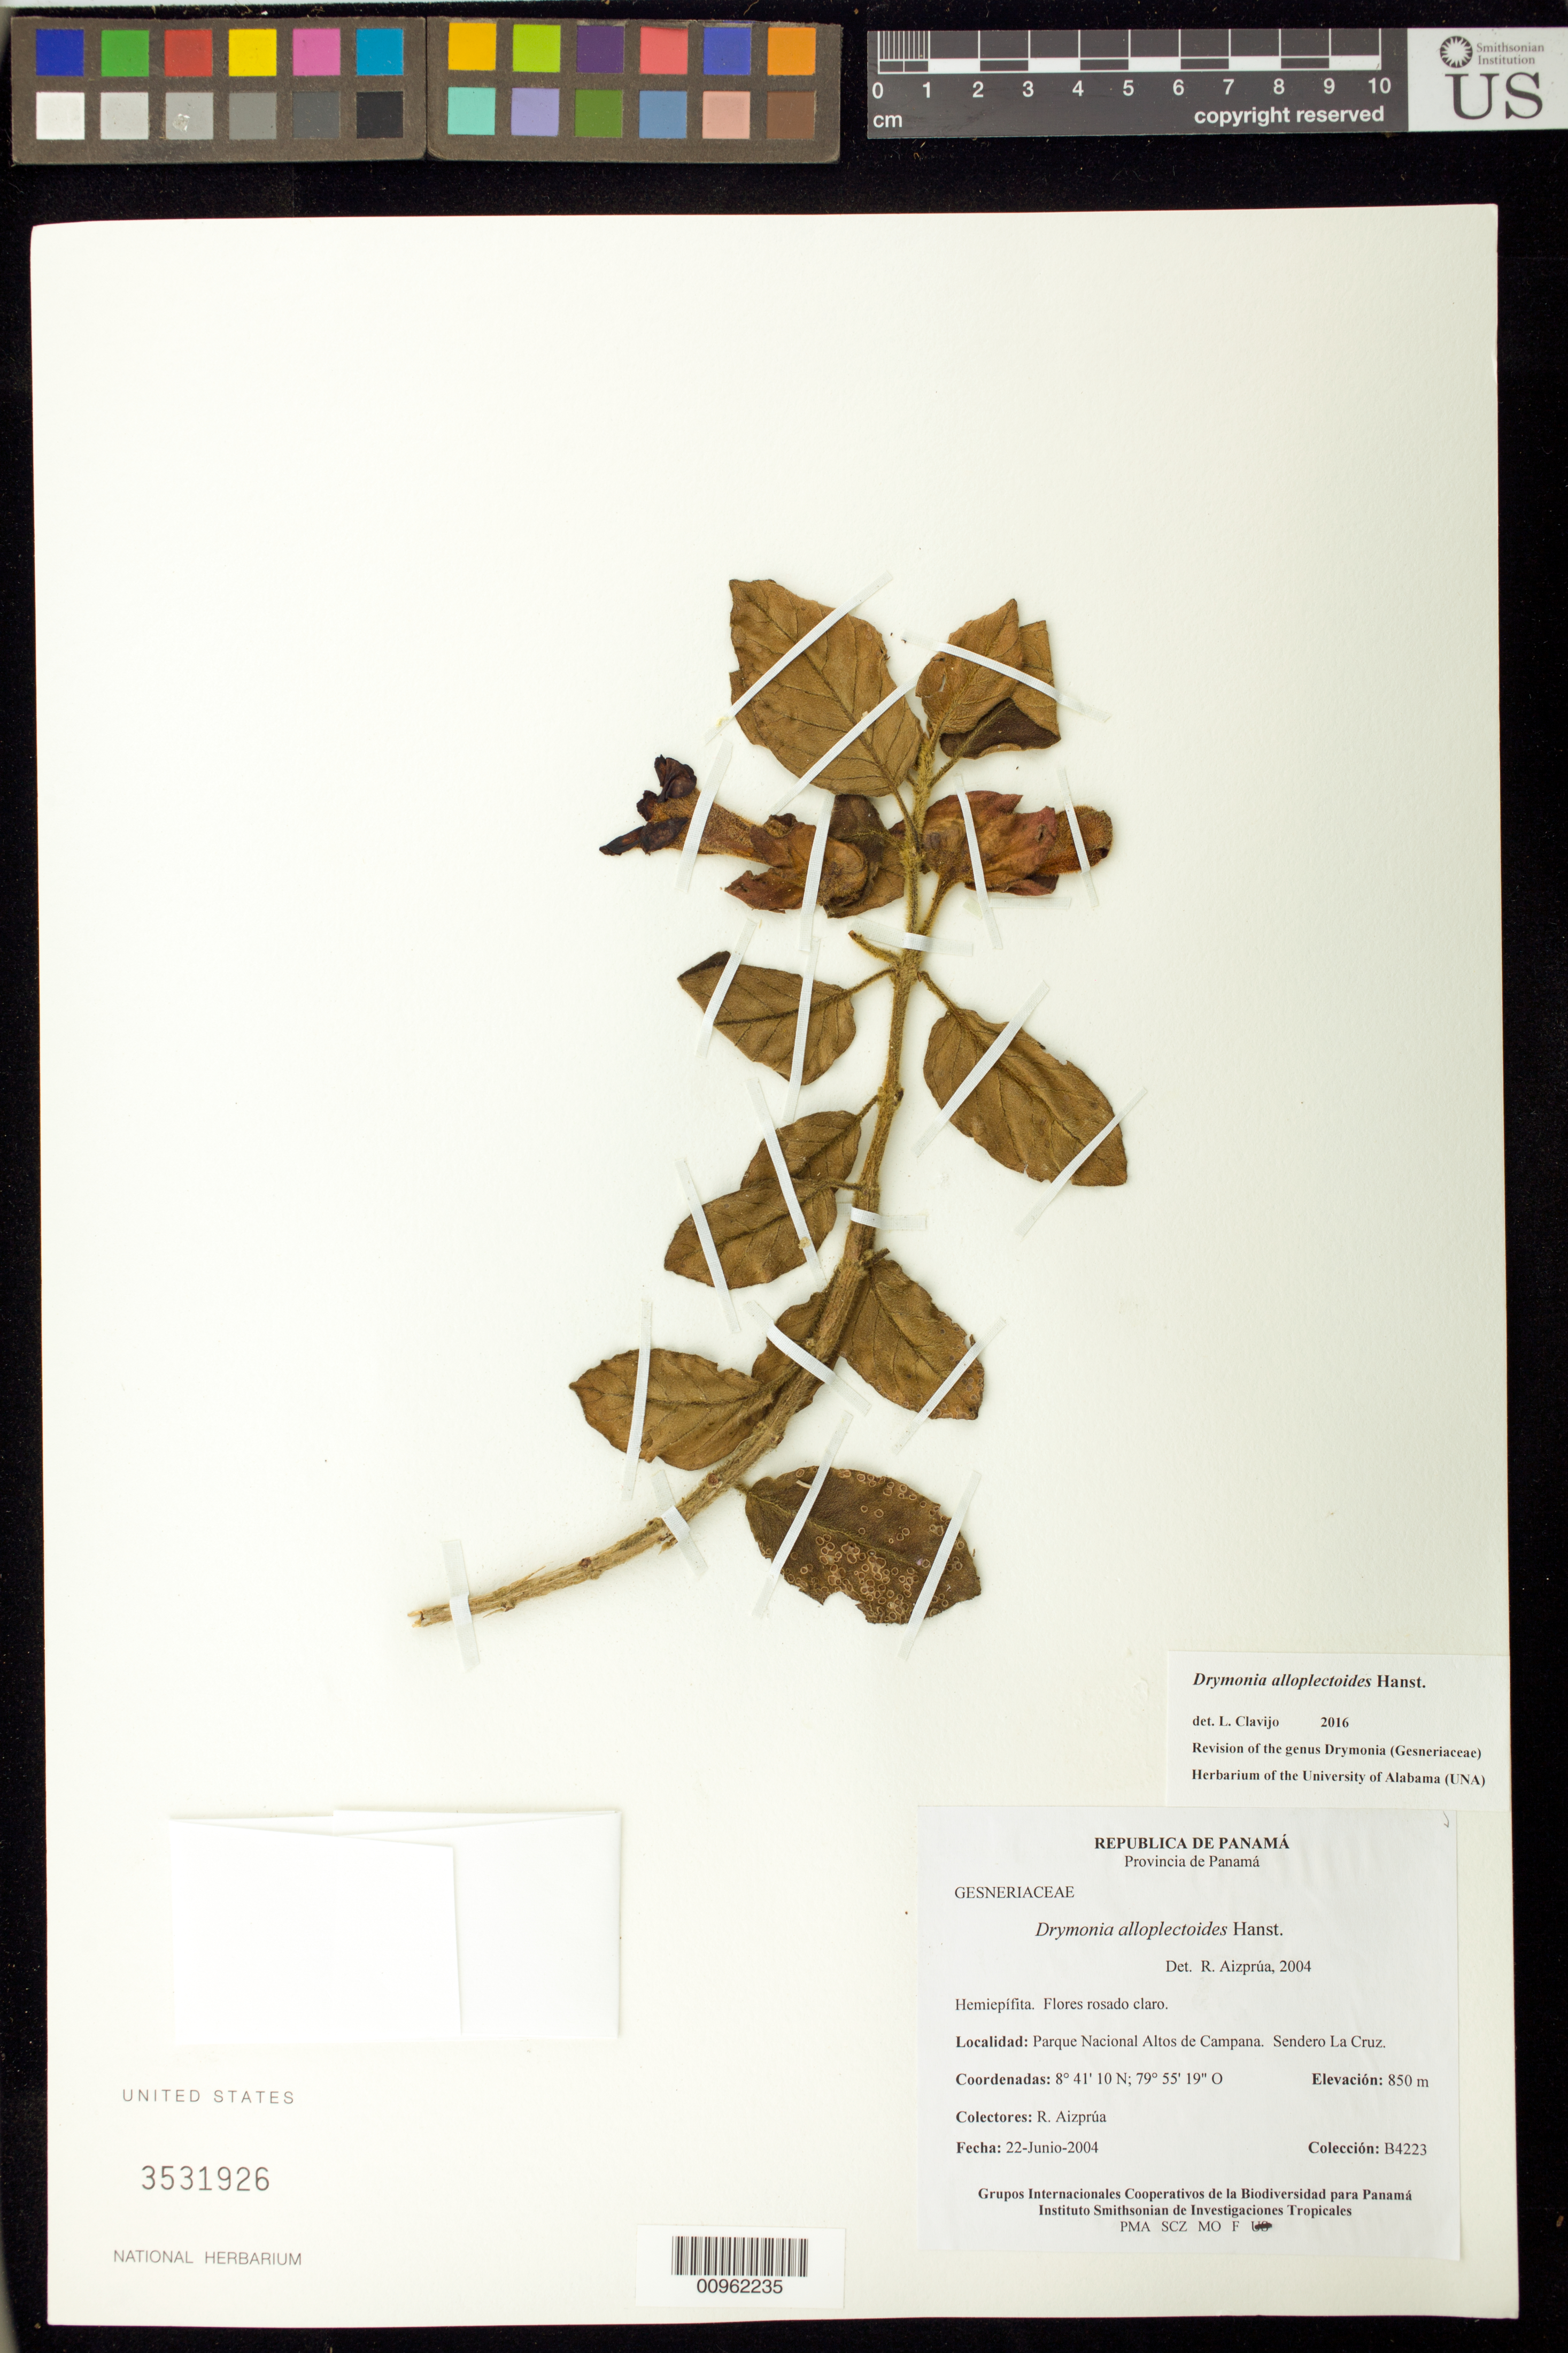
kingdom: Plantae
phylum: Tracheophyta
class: Magnoliopsida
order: Lamiales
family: Gesneriaceae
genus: Drymonia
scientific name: Drymonia alloplectoides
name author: Hanst.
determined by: Aizprúa, R.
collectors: R. Aizprúa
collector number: B 4223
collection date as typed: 22 Jun 2004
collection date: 2004-06-22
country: Panama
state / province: Panamá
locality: Parque Nacional Altos de Campana. Sendero La Cruz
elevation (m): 850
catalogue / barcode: US 3531926